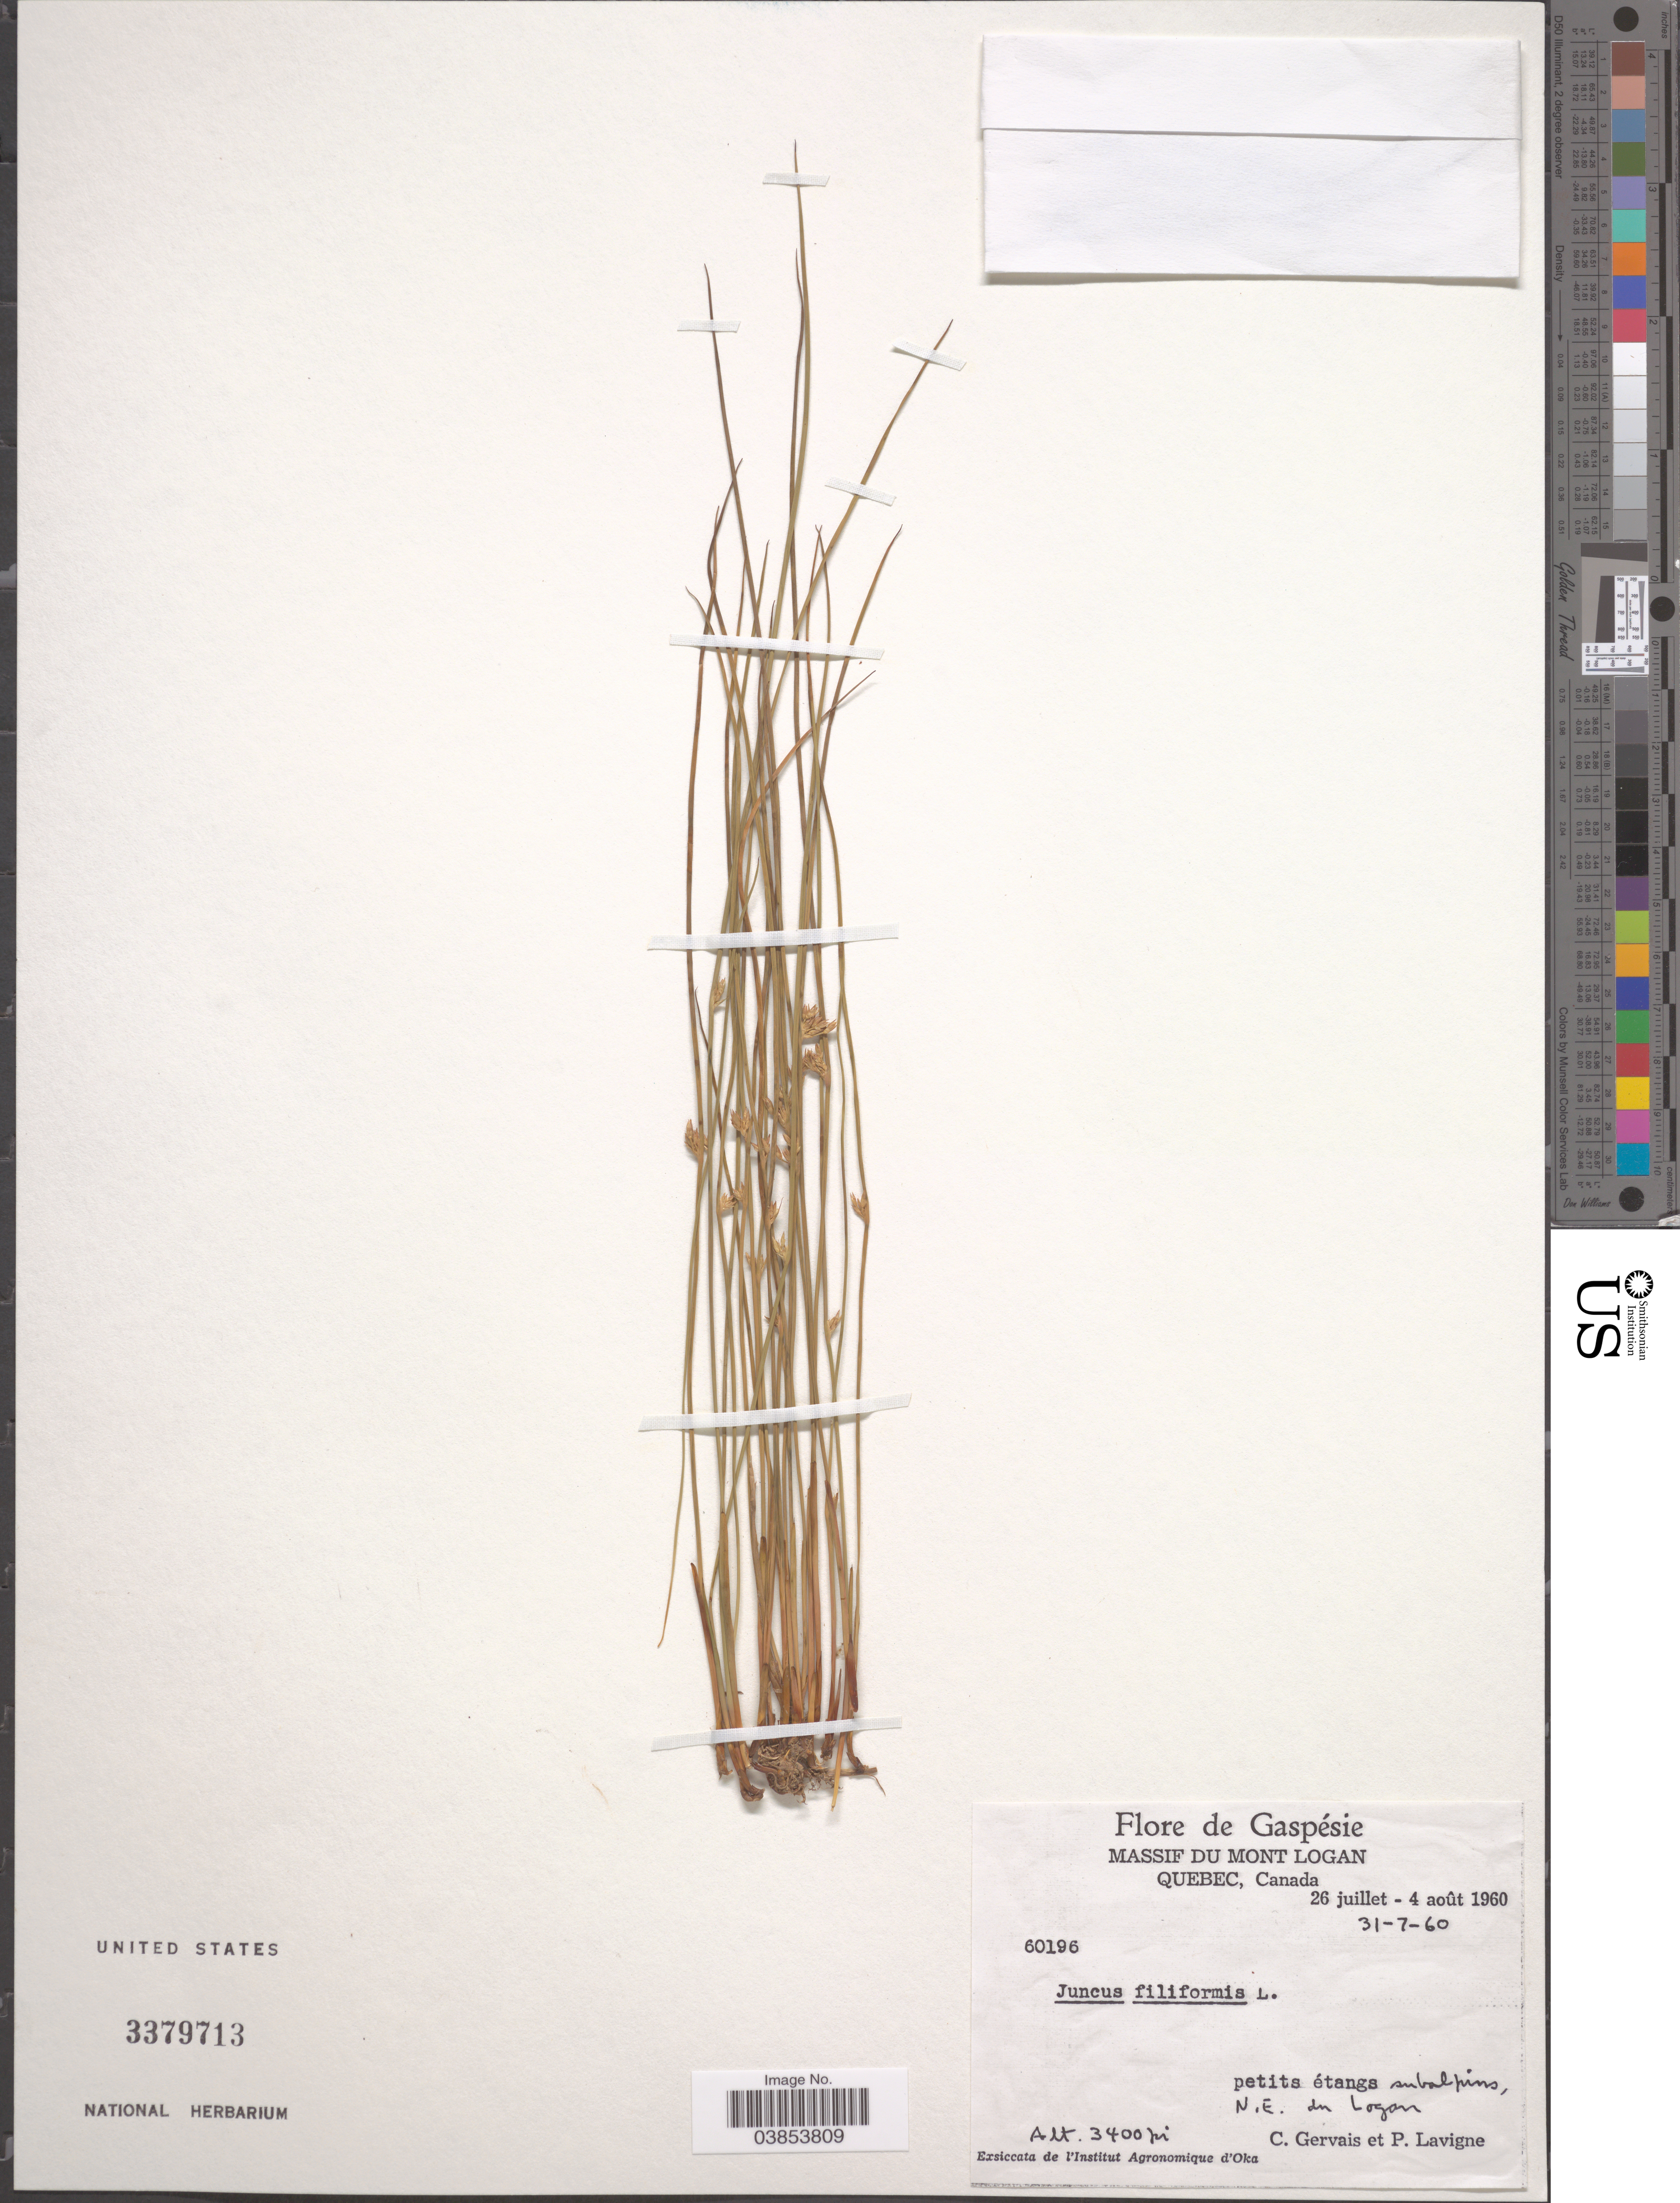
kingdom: Plantae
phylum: Tracheophyta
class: Liliopsida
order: Poales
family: Juncaceae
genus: Juncus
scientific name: Juncus filiformis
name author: L.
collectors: C. Gervais & P. Lavigne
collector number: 60196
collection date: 1960-07-31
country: Canada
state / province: Quebec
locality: Gaspésie. Massif du Mont Logan. Petits étangs subalpins, N.E. du Logan.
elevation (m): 3400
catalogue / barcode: US 3379713